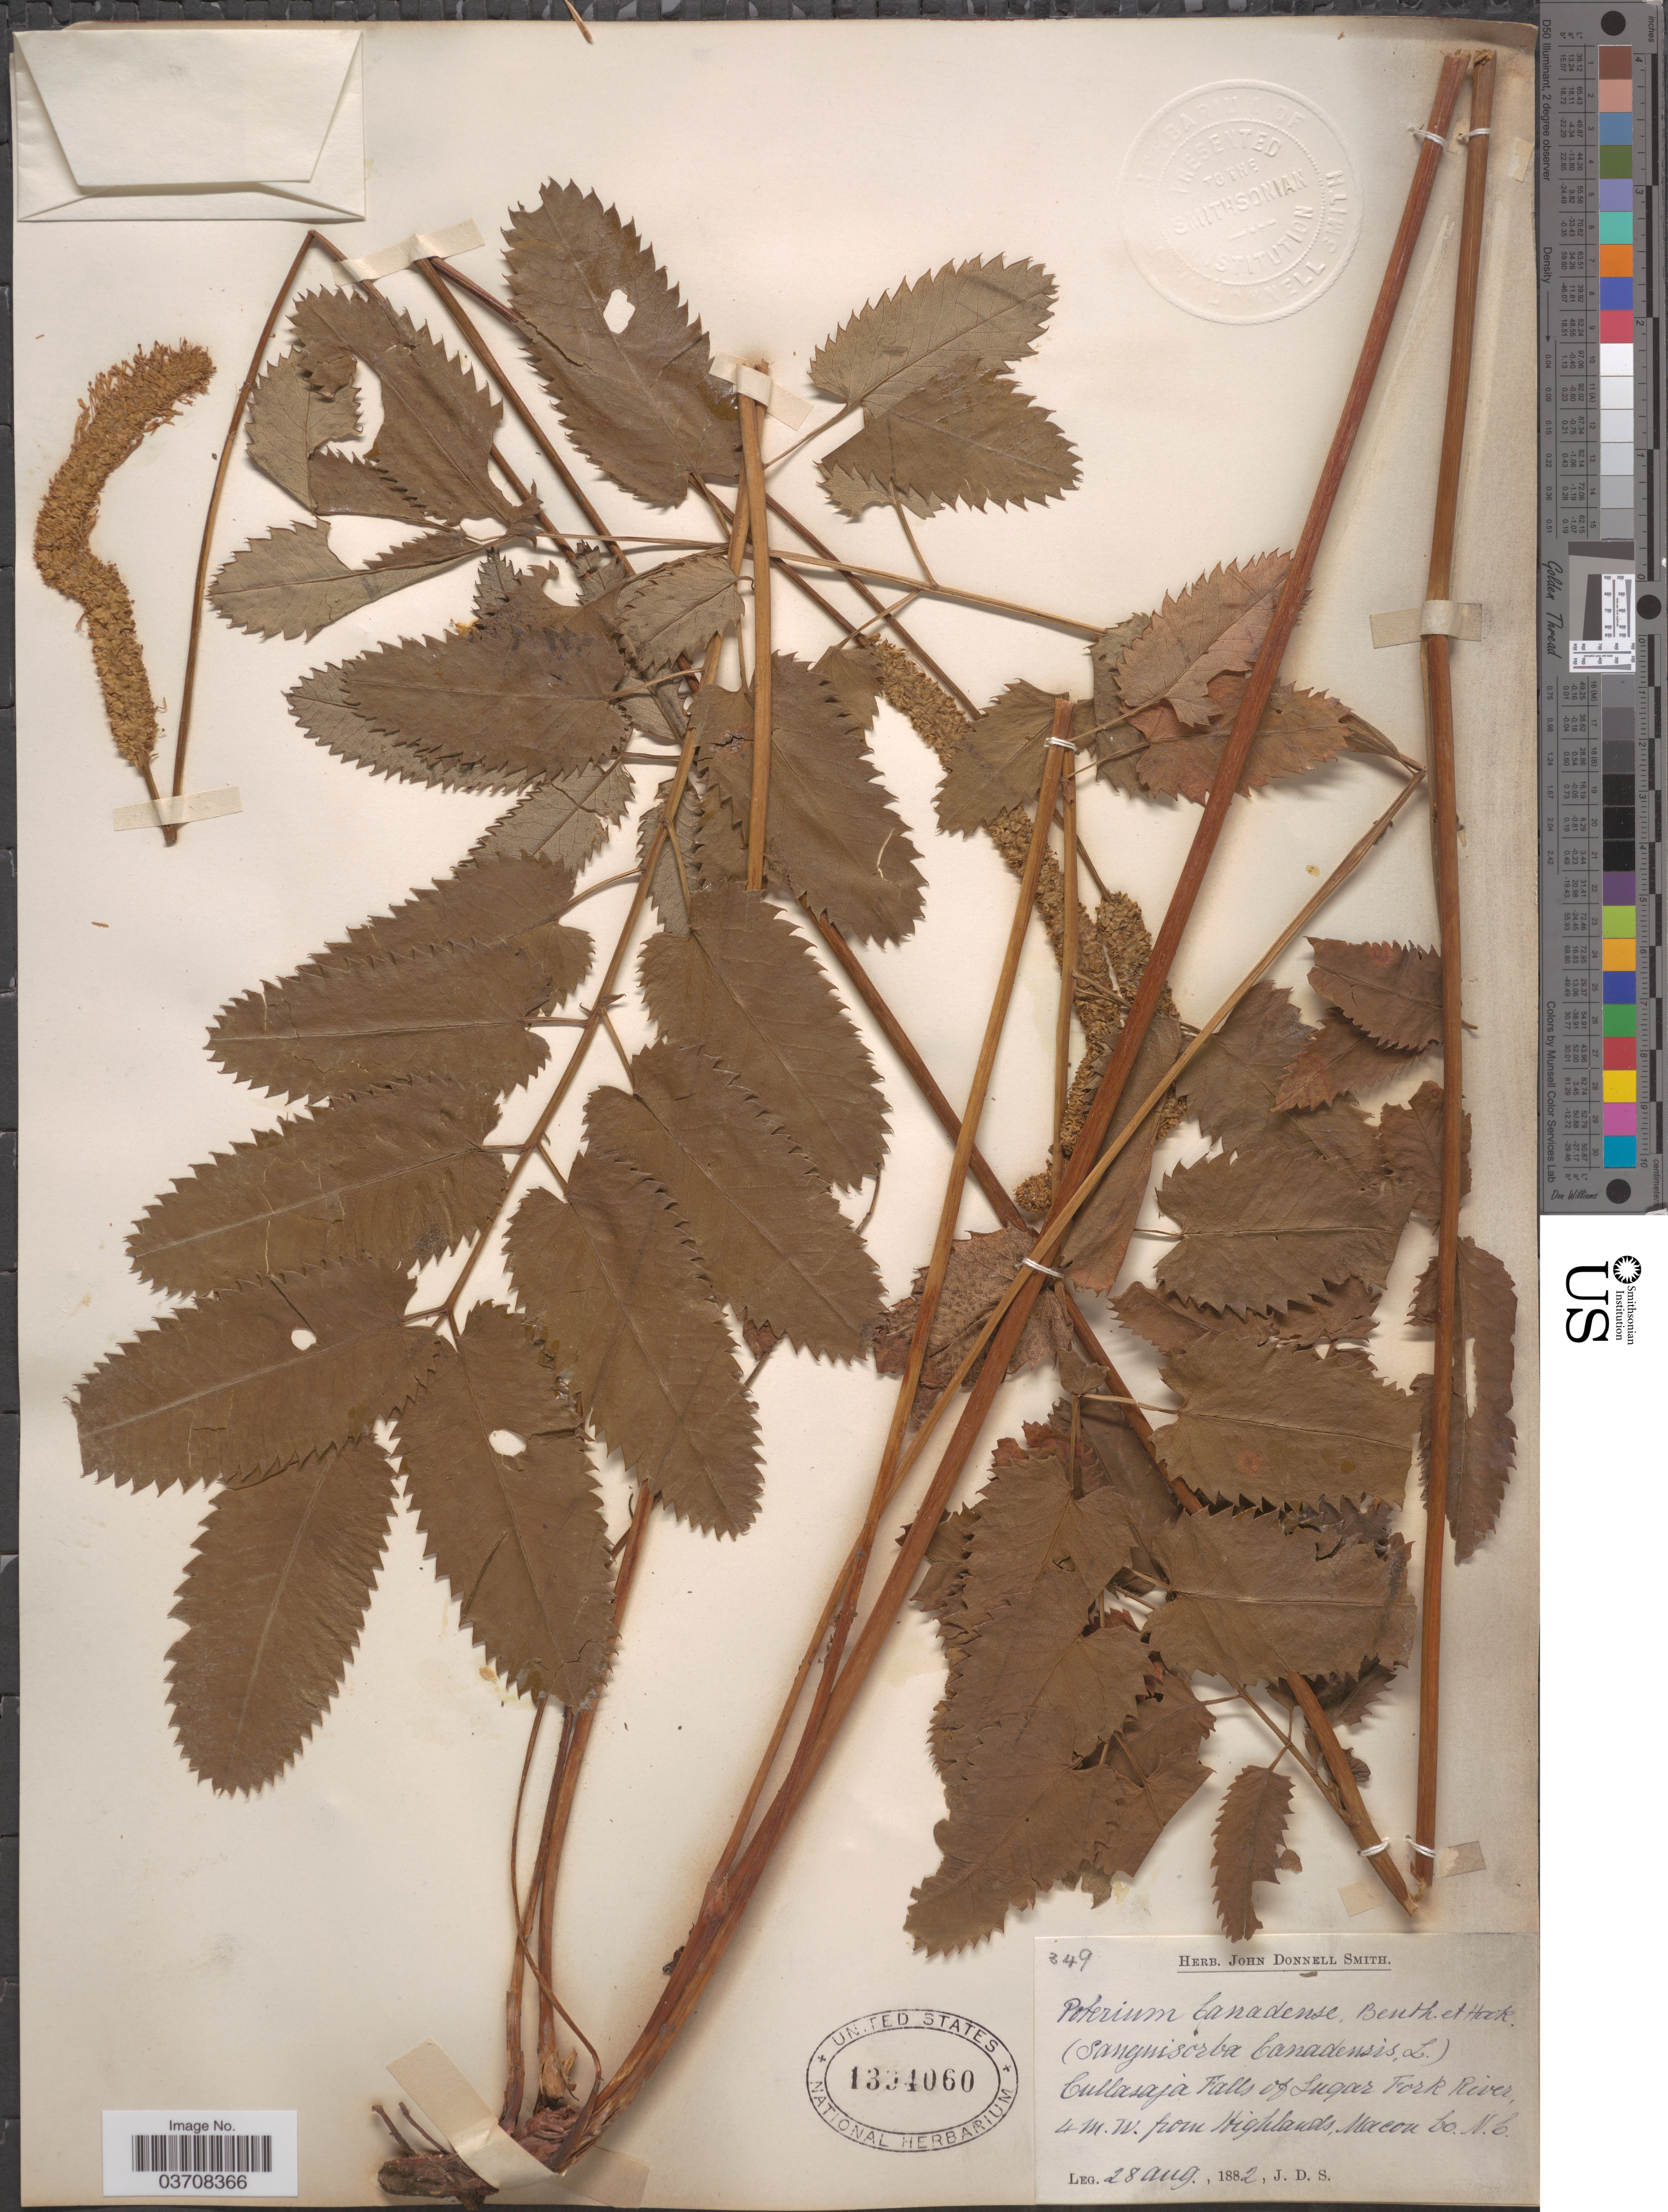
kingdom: Plantae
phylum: Tracheophyta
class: Magnoliopsida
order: Rosales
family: Rosaceae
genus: Sanguisorba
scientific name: Sanguisorba canadensis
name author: L.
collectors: J. Donnell Smith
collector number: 349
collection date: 1882-08-28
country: United States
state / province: North Carolina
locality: Cullasaja Falls of Sugar Fork River, 4 m. w. from Highlands, Macon Co.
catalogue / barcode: US 1394060